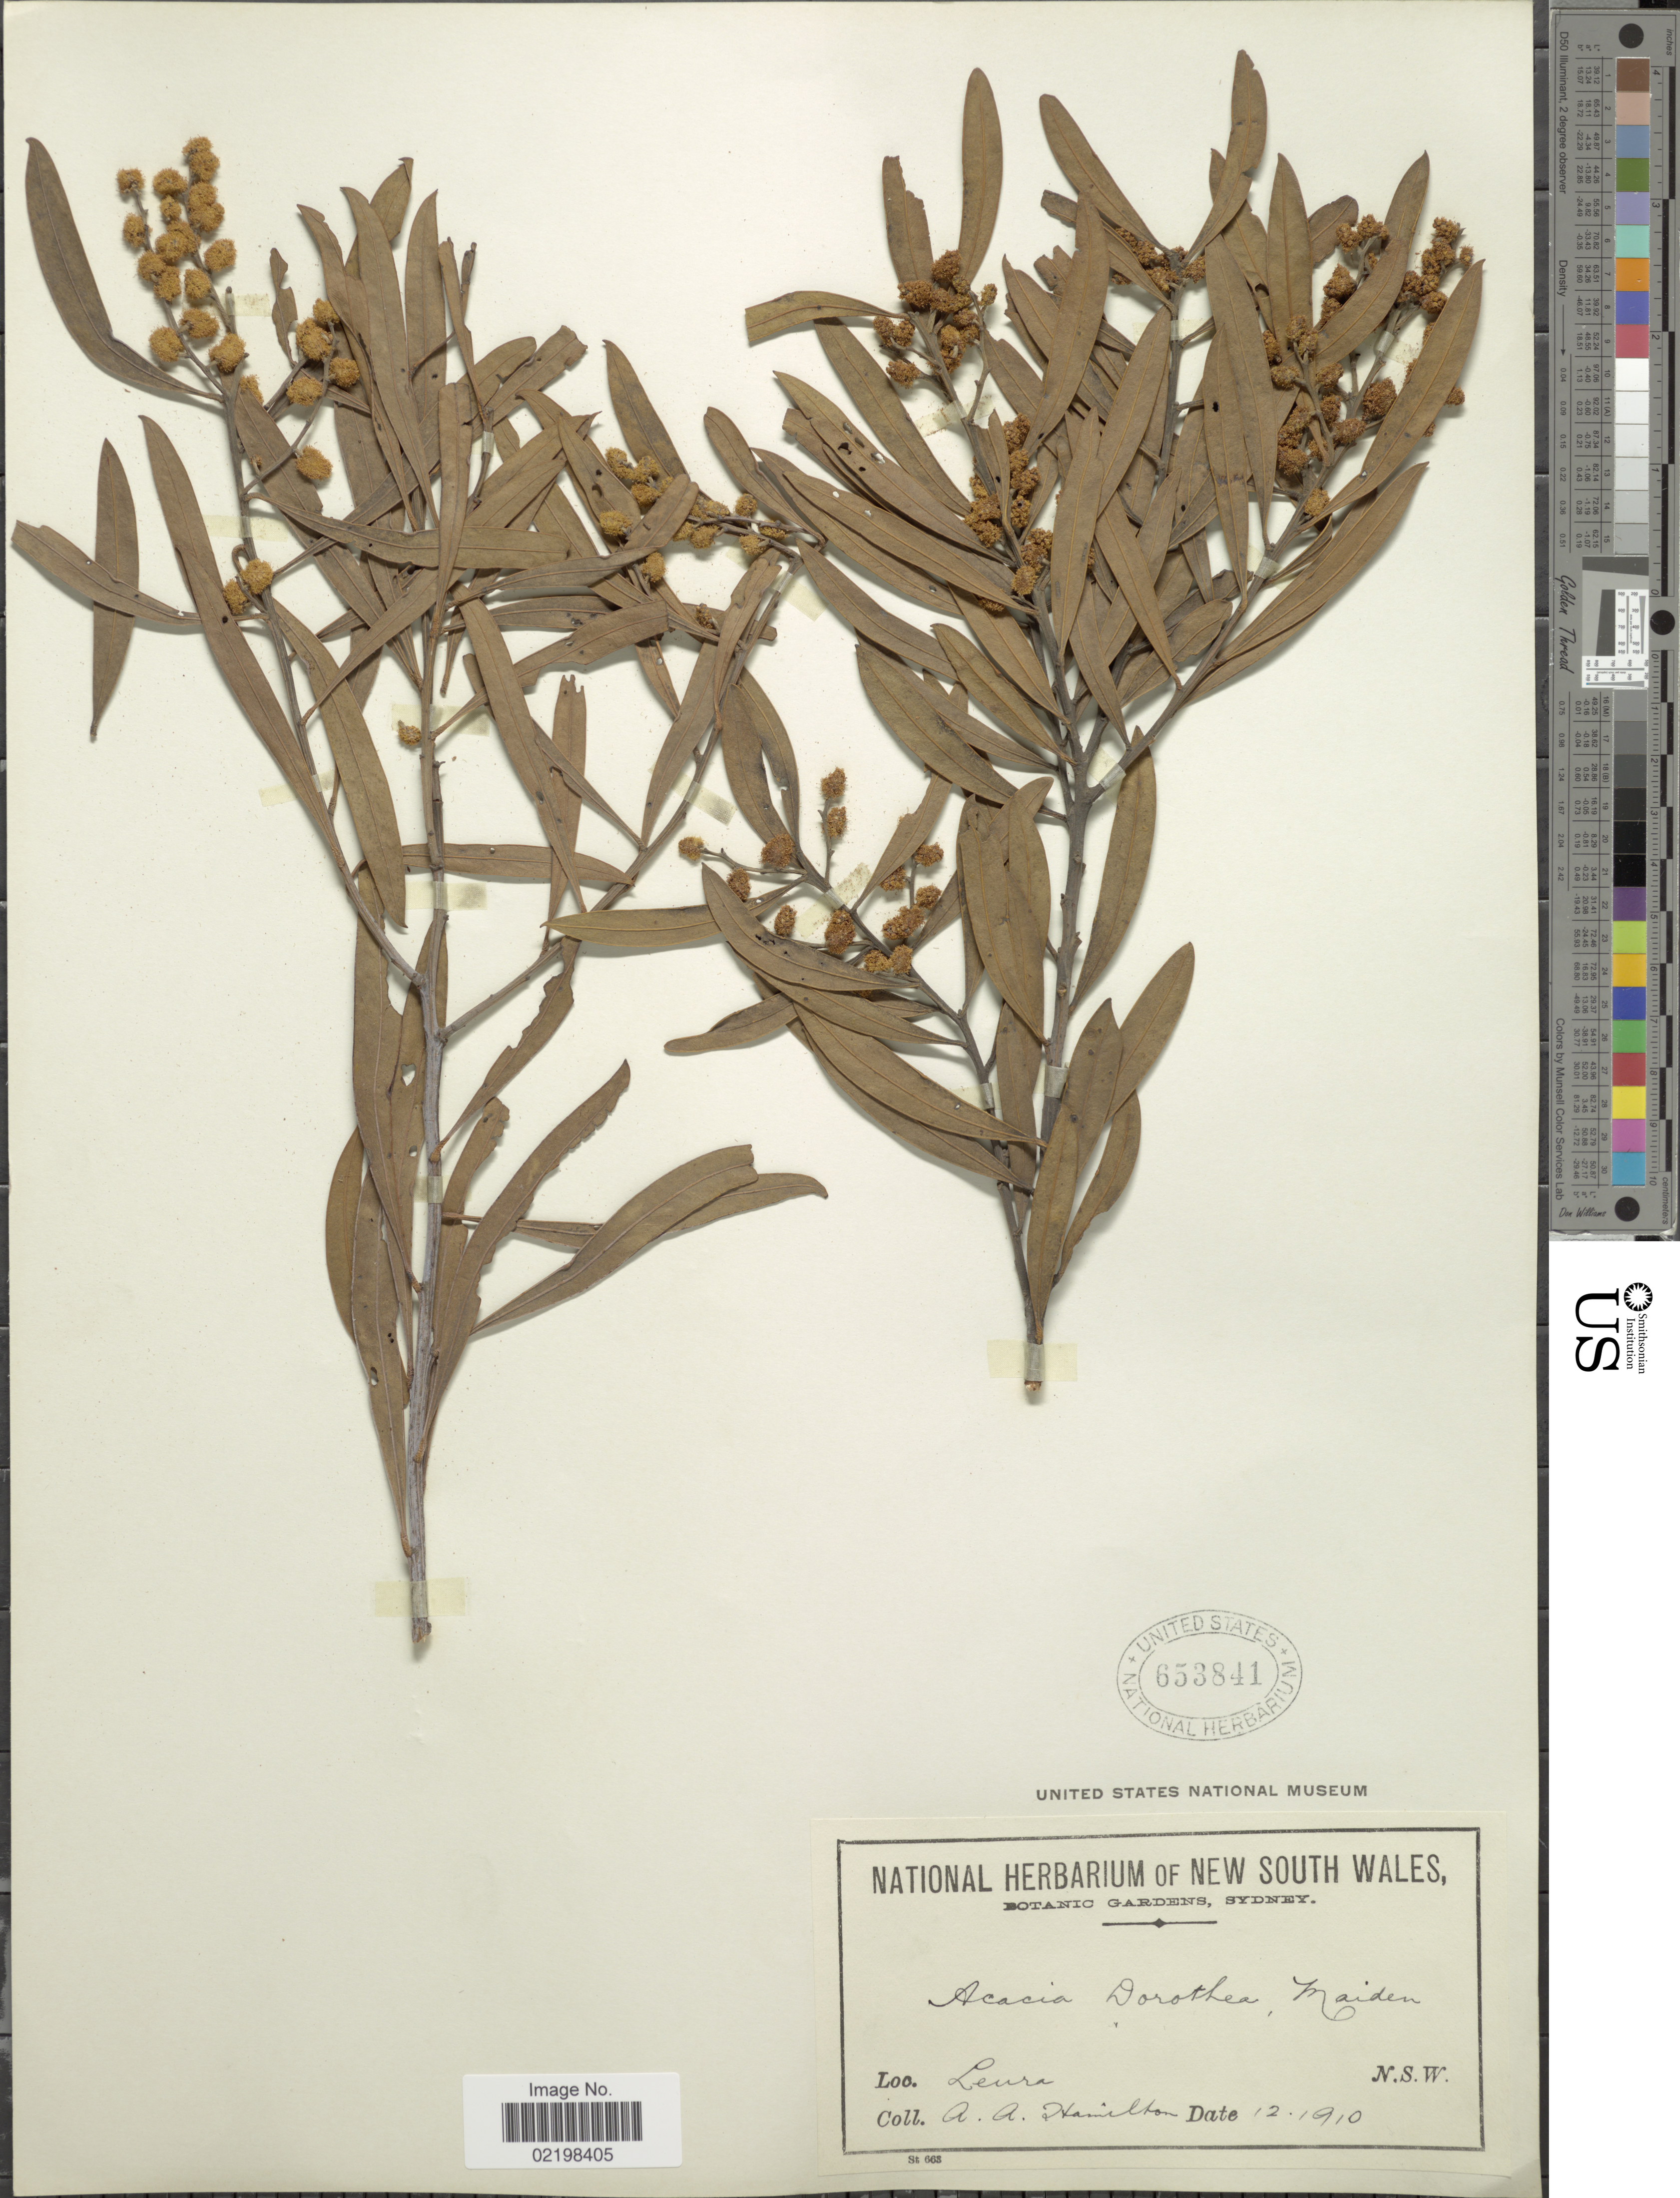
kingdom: Plantae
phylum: Tracheophyta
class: Magnoliopsida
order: Fabales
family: Fabaceae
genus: Acacia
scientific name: Acacia dorothea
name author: Maiden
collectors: A. A. Hamilton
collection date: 1910-12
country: Australia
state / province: New South Wales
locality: Leura, N.S. W.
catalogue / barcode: US 653841